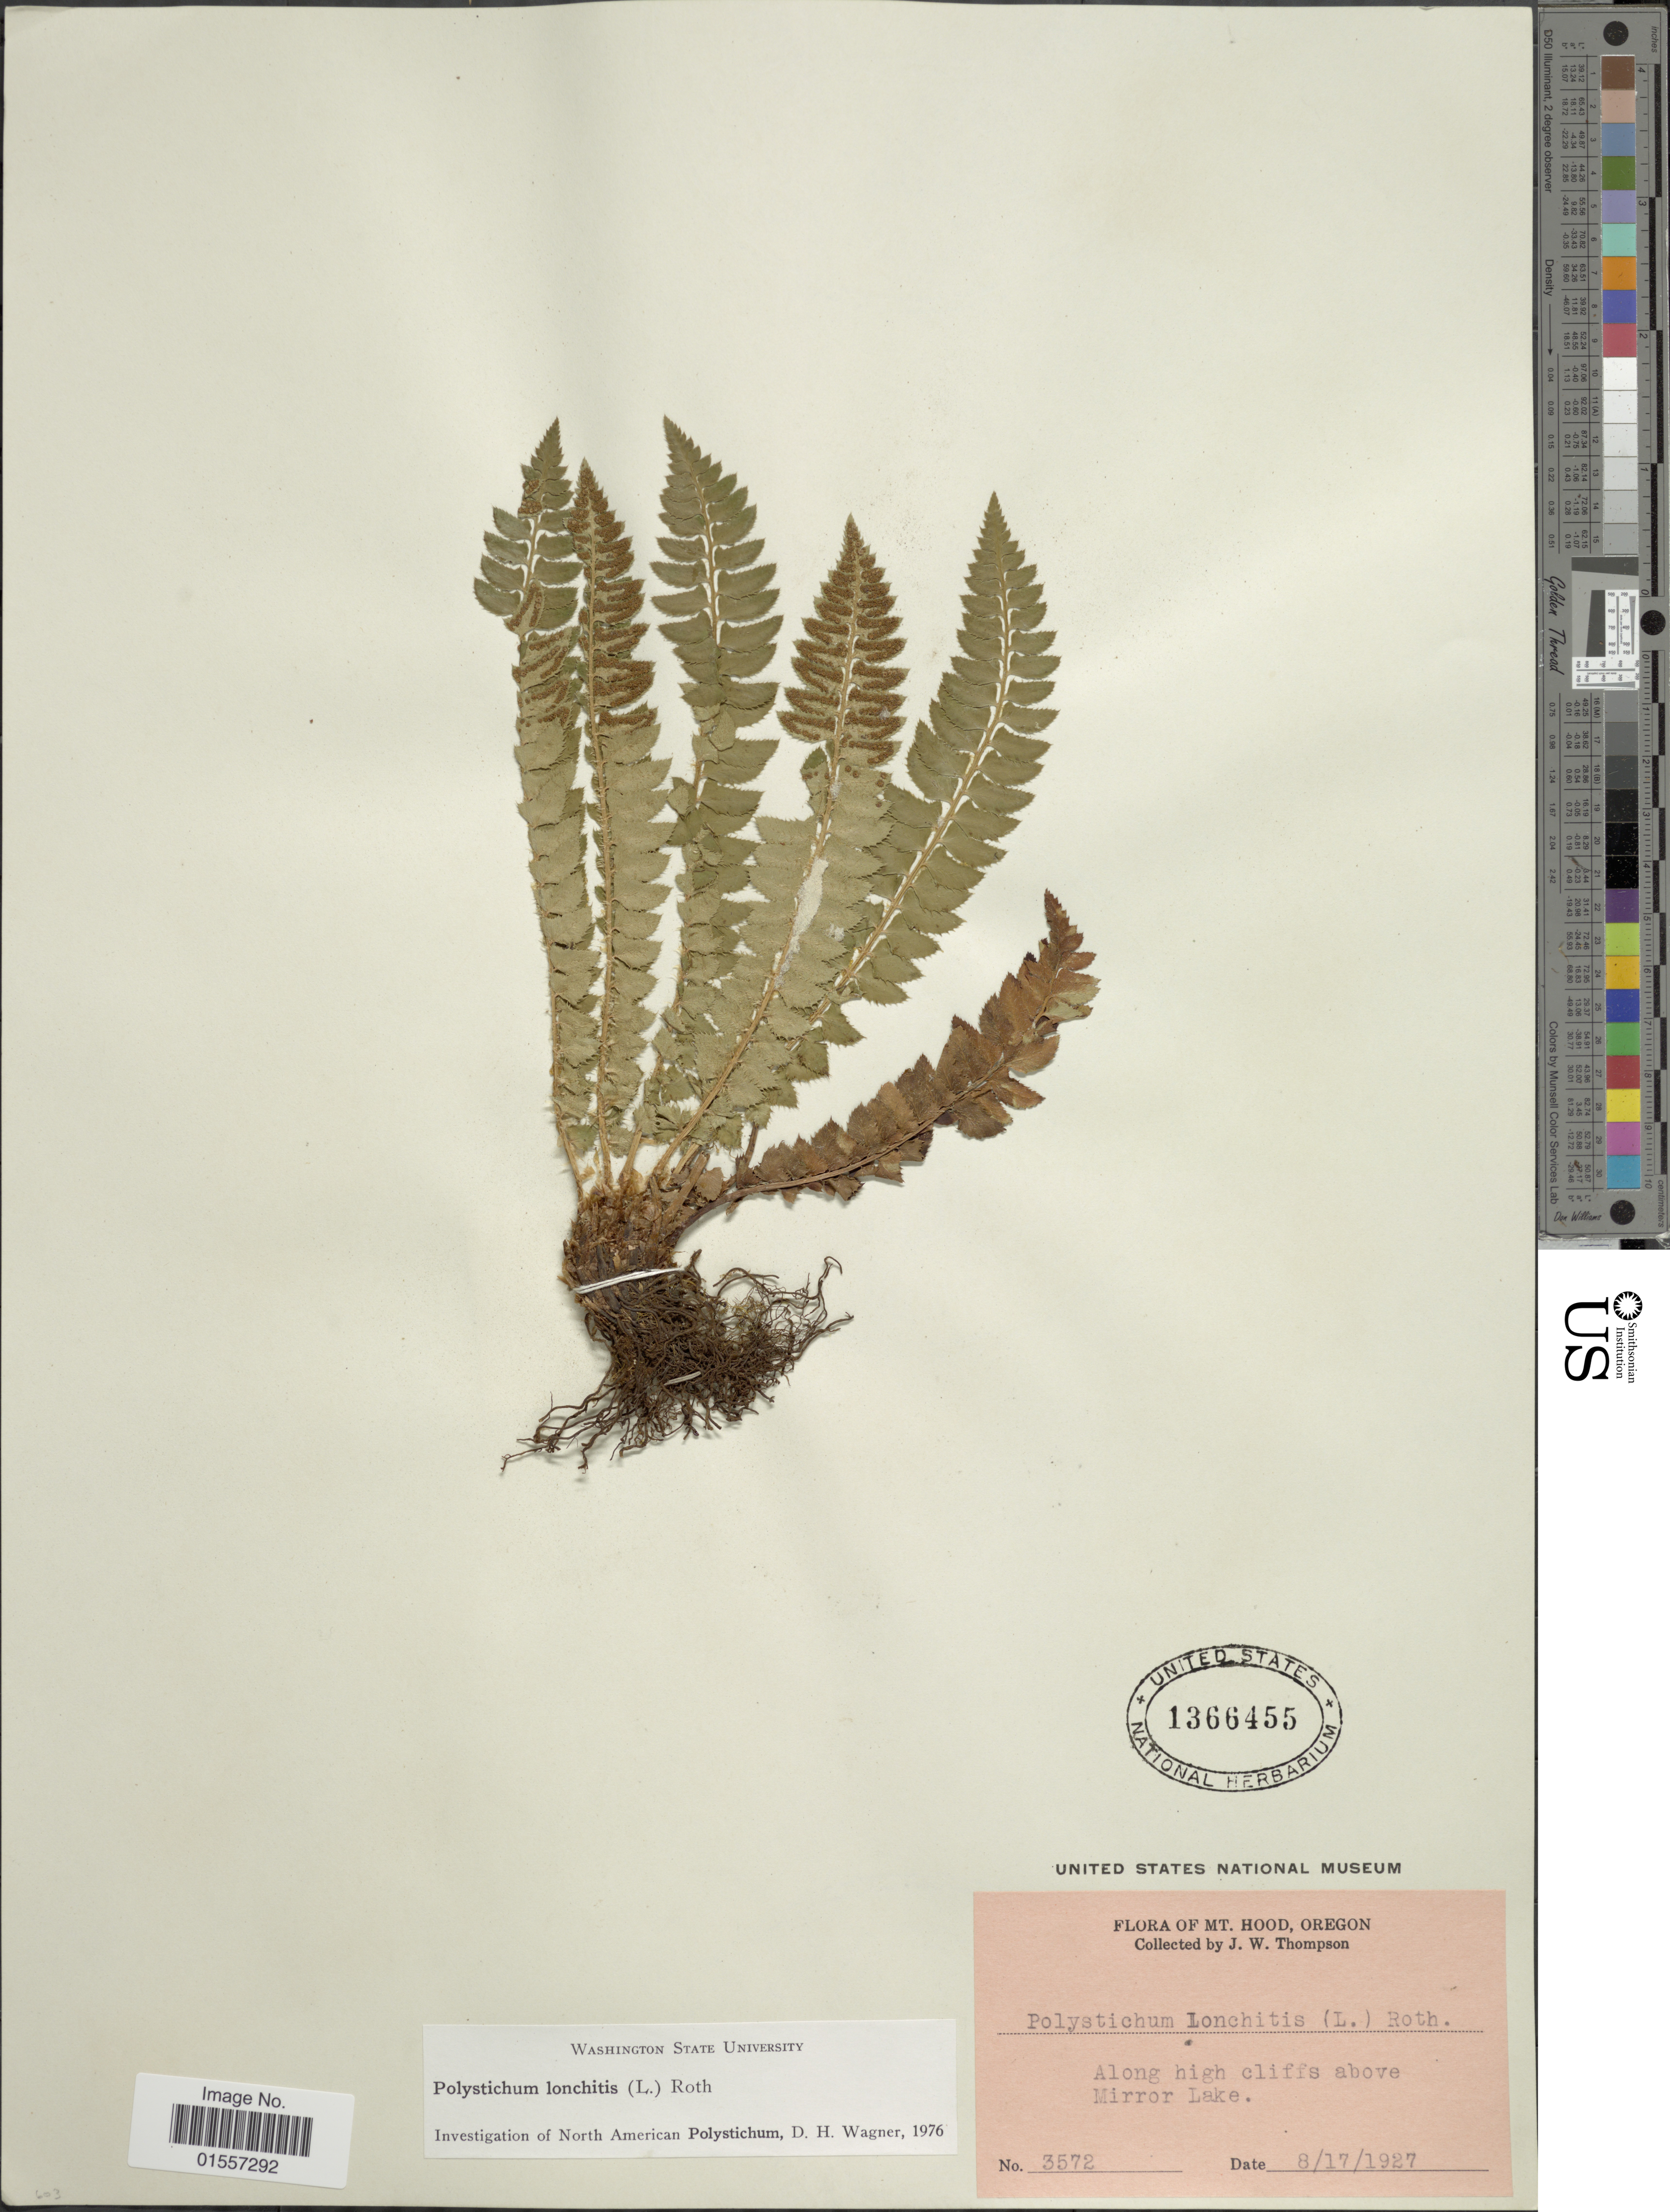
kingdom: Plantae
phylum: Tracheophyta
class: Polypodiopsida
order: Polypodiales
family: Dryopteridaceae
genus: Polystichum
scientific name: Polystichum lonchitis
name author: (Roth) L.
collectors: J. W. Thompson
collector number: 3572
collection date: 1927-08-17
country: United States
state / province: Oregon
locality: Mt. Hood, Along high cliffs above Mirror Lake.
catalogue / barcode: US 1366455